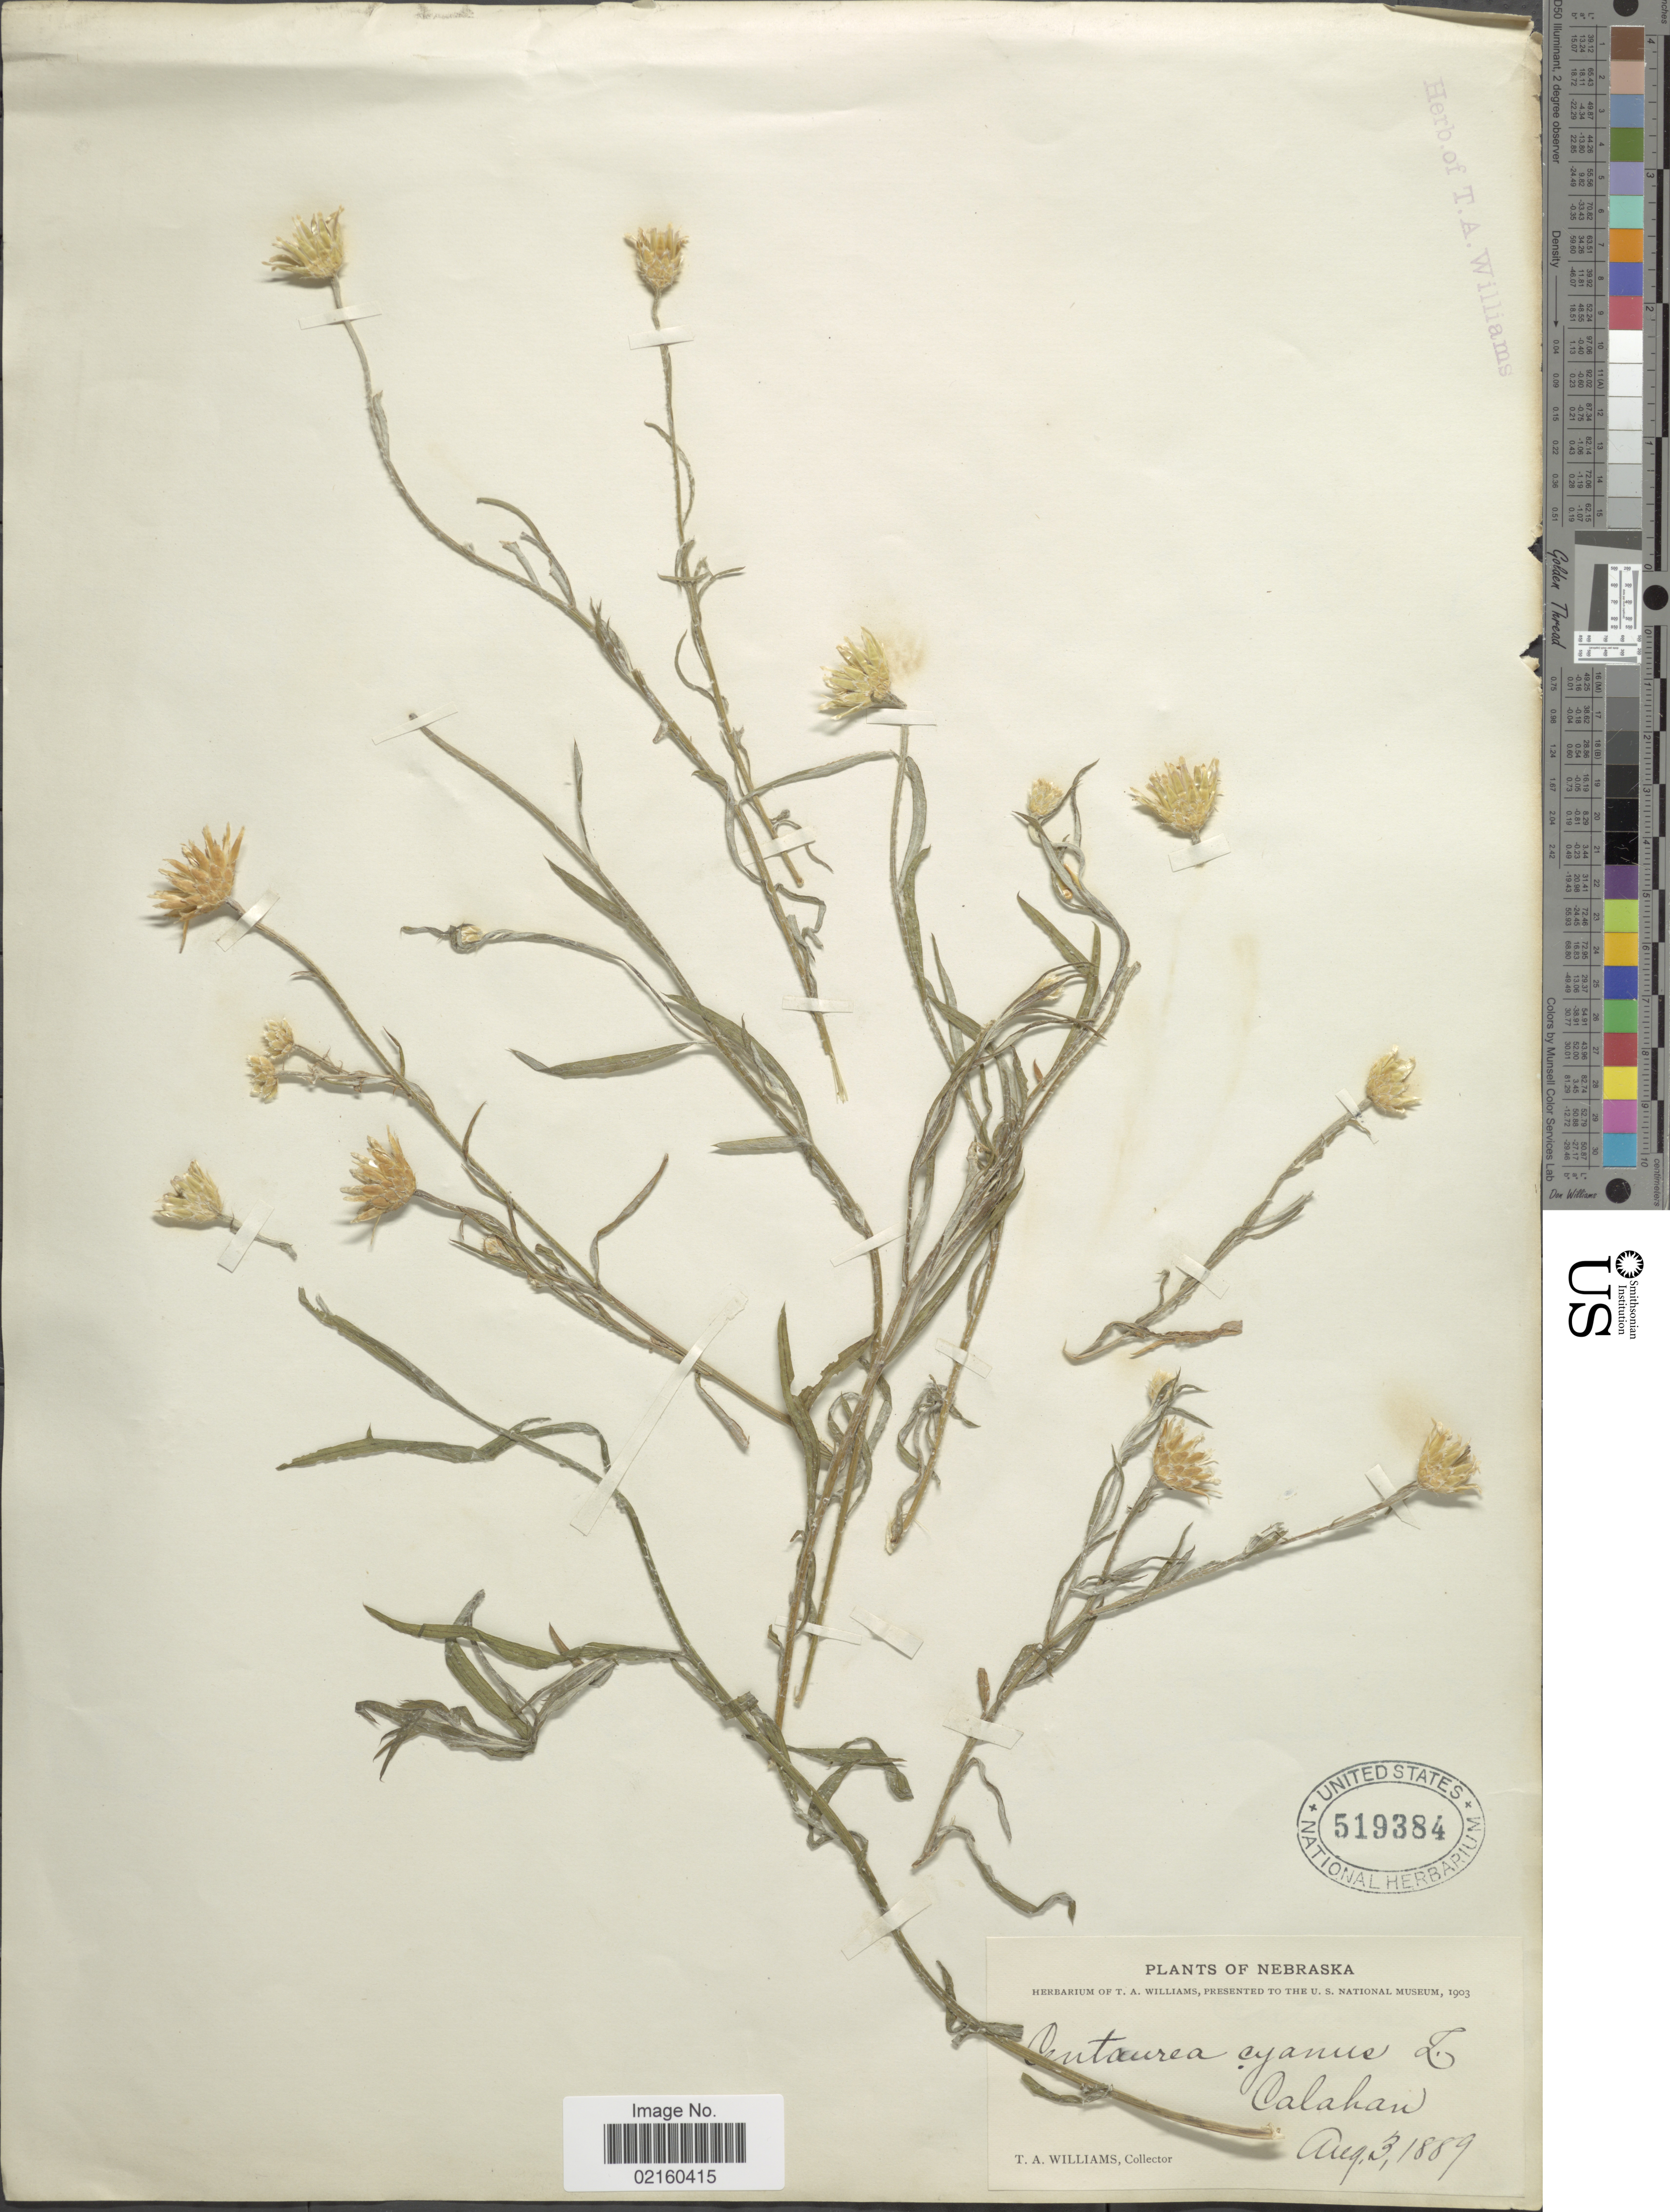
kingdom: Plantae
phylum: Tracheophyta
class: Magnoliopsida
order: Asterales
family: Asteraceae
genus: Centaurea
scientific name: Centaurea cyanus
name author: L.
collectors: T. A. Williams (herbarium)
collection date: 1889-08-03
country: United States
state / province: Nebraska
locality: Calahan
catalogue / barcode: US 519384